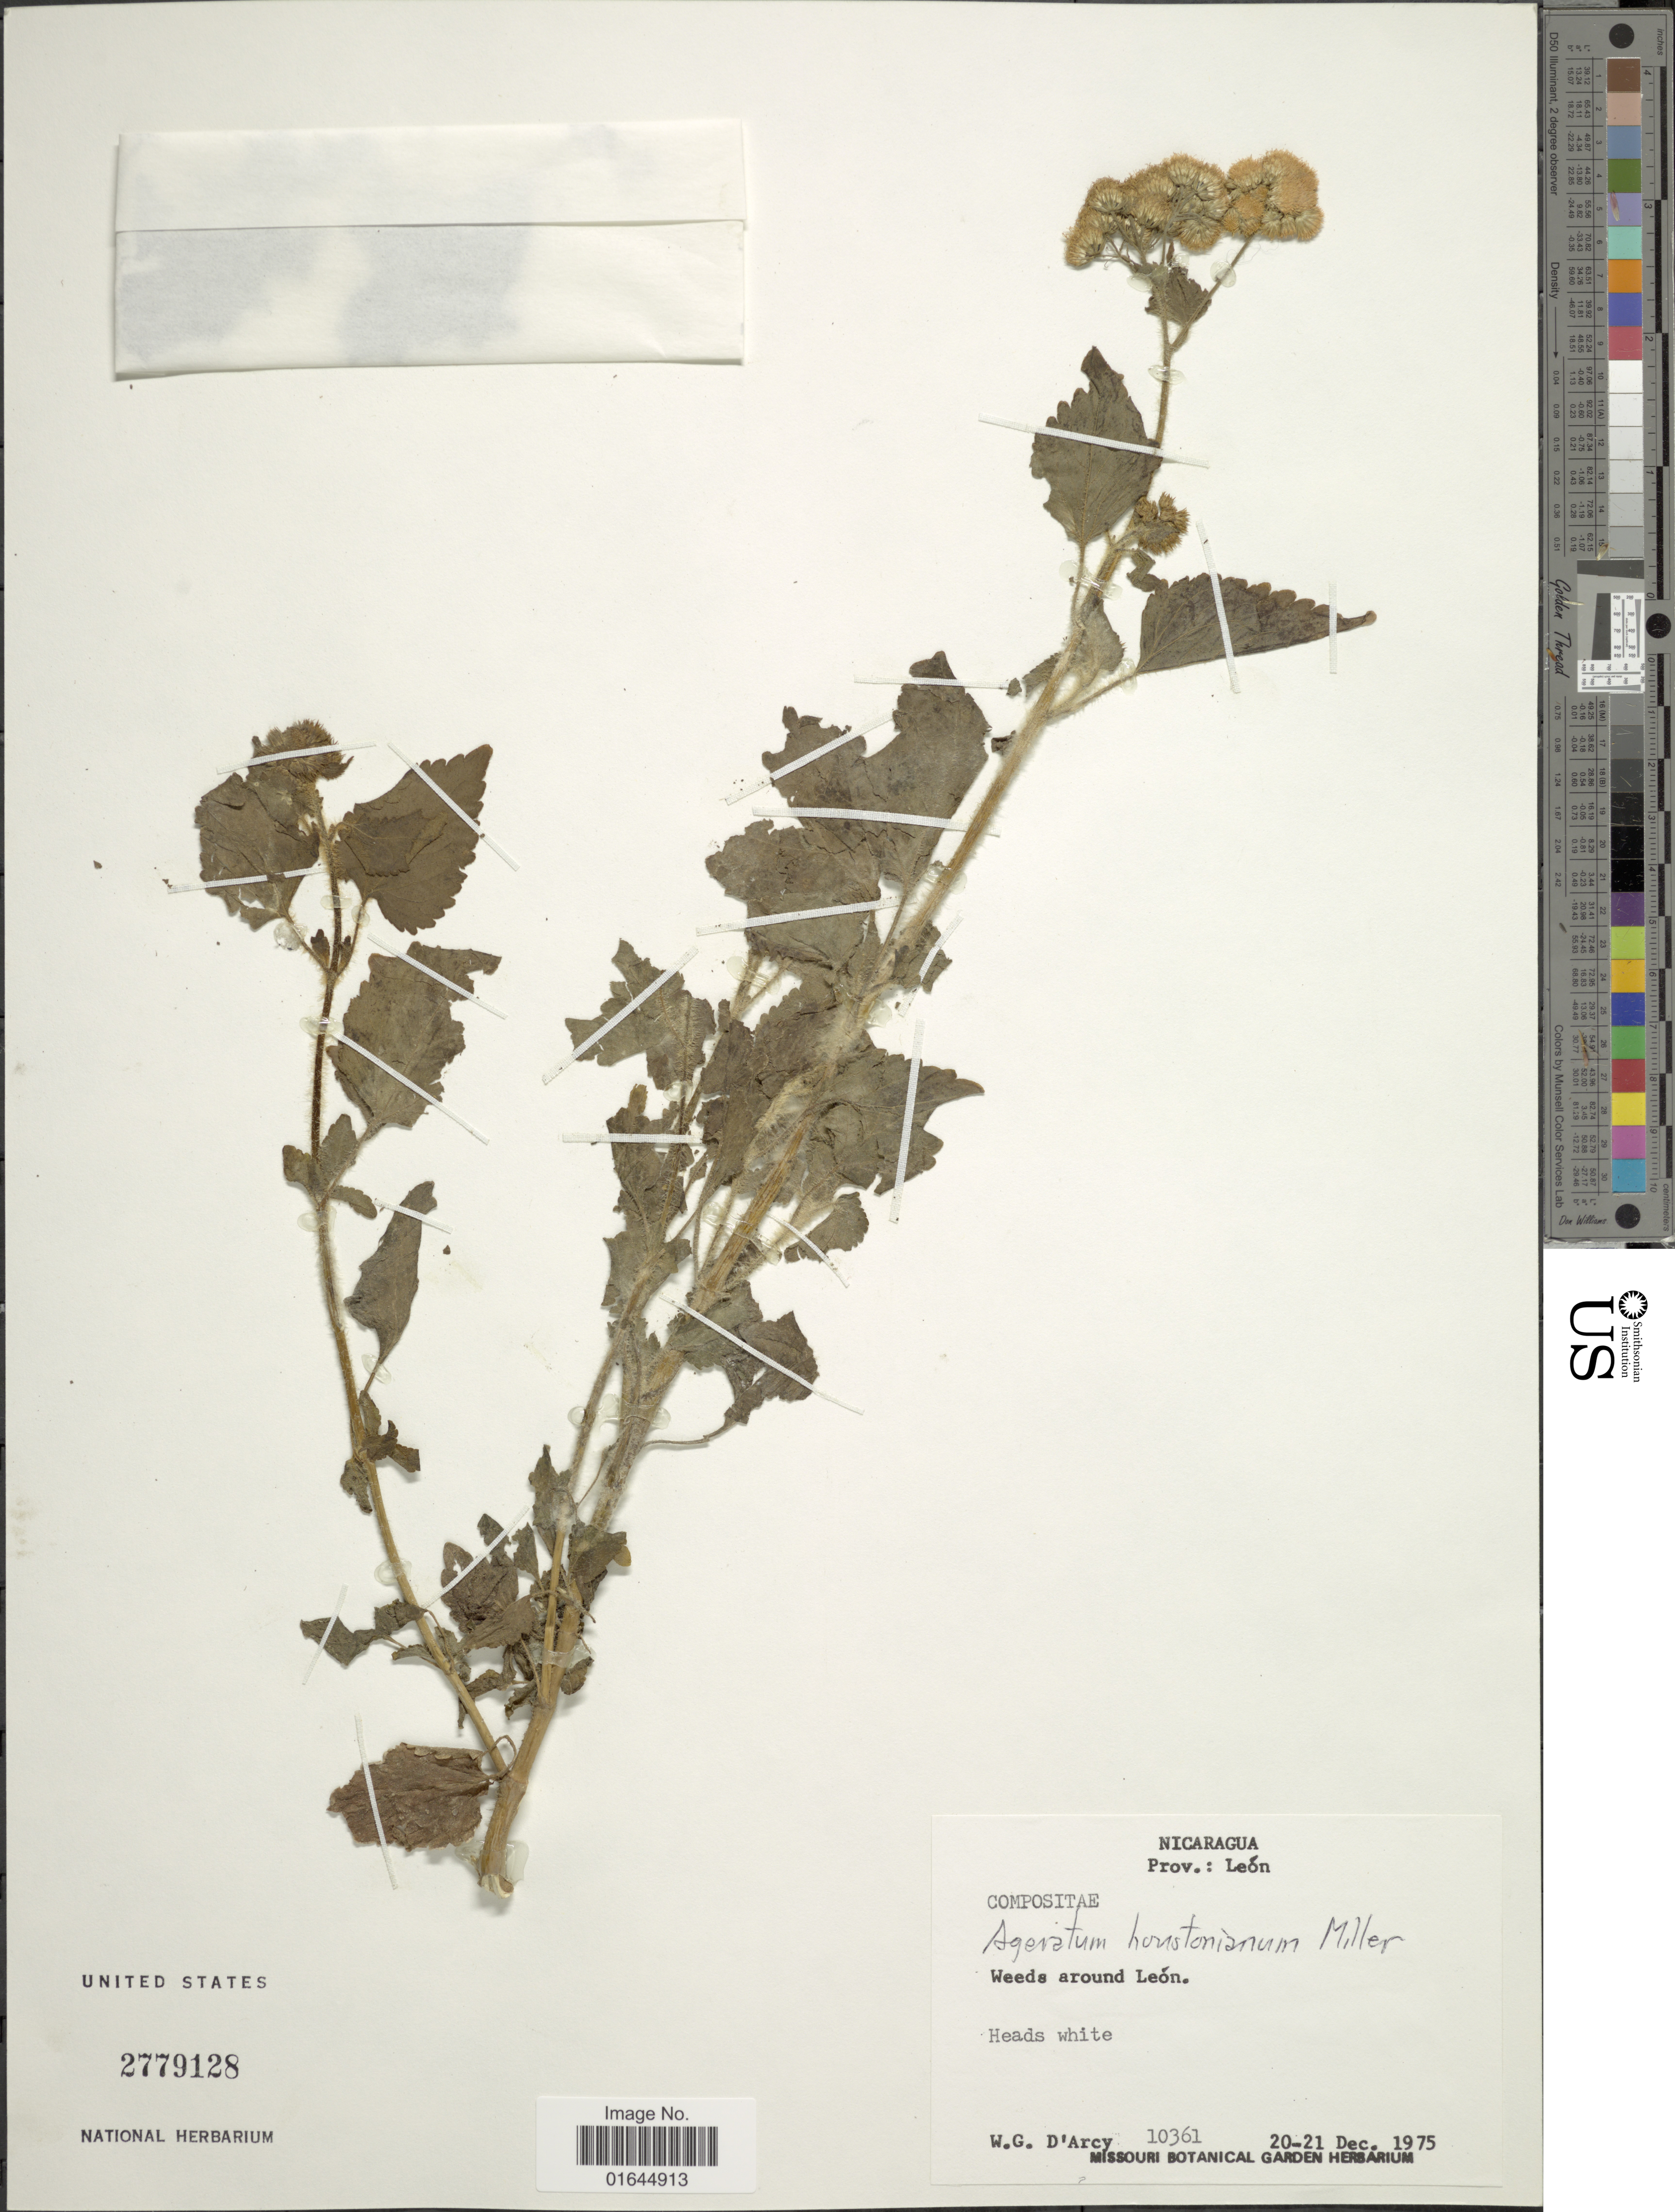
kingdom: Plantae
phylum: Tracheophyta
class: Magnoliopsida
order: Asterales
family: Asteraceae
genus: Ageratum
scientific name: Ageratum houstonianum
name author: Mill.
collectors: W. G. D'Arcy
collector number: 10361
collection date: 1975-12-20/1975-12-21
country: Nicaragua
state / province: Leon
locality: Weeds around León. Heads white.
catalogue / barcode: US 2779128